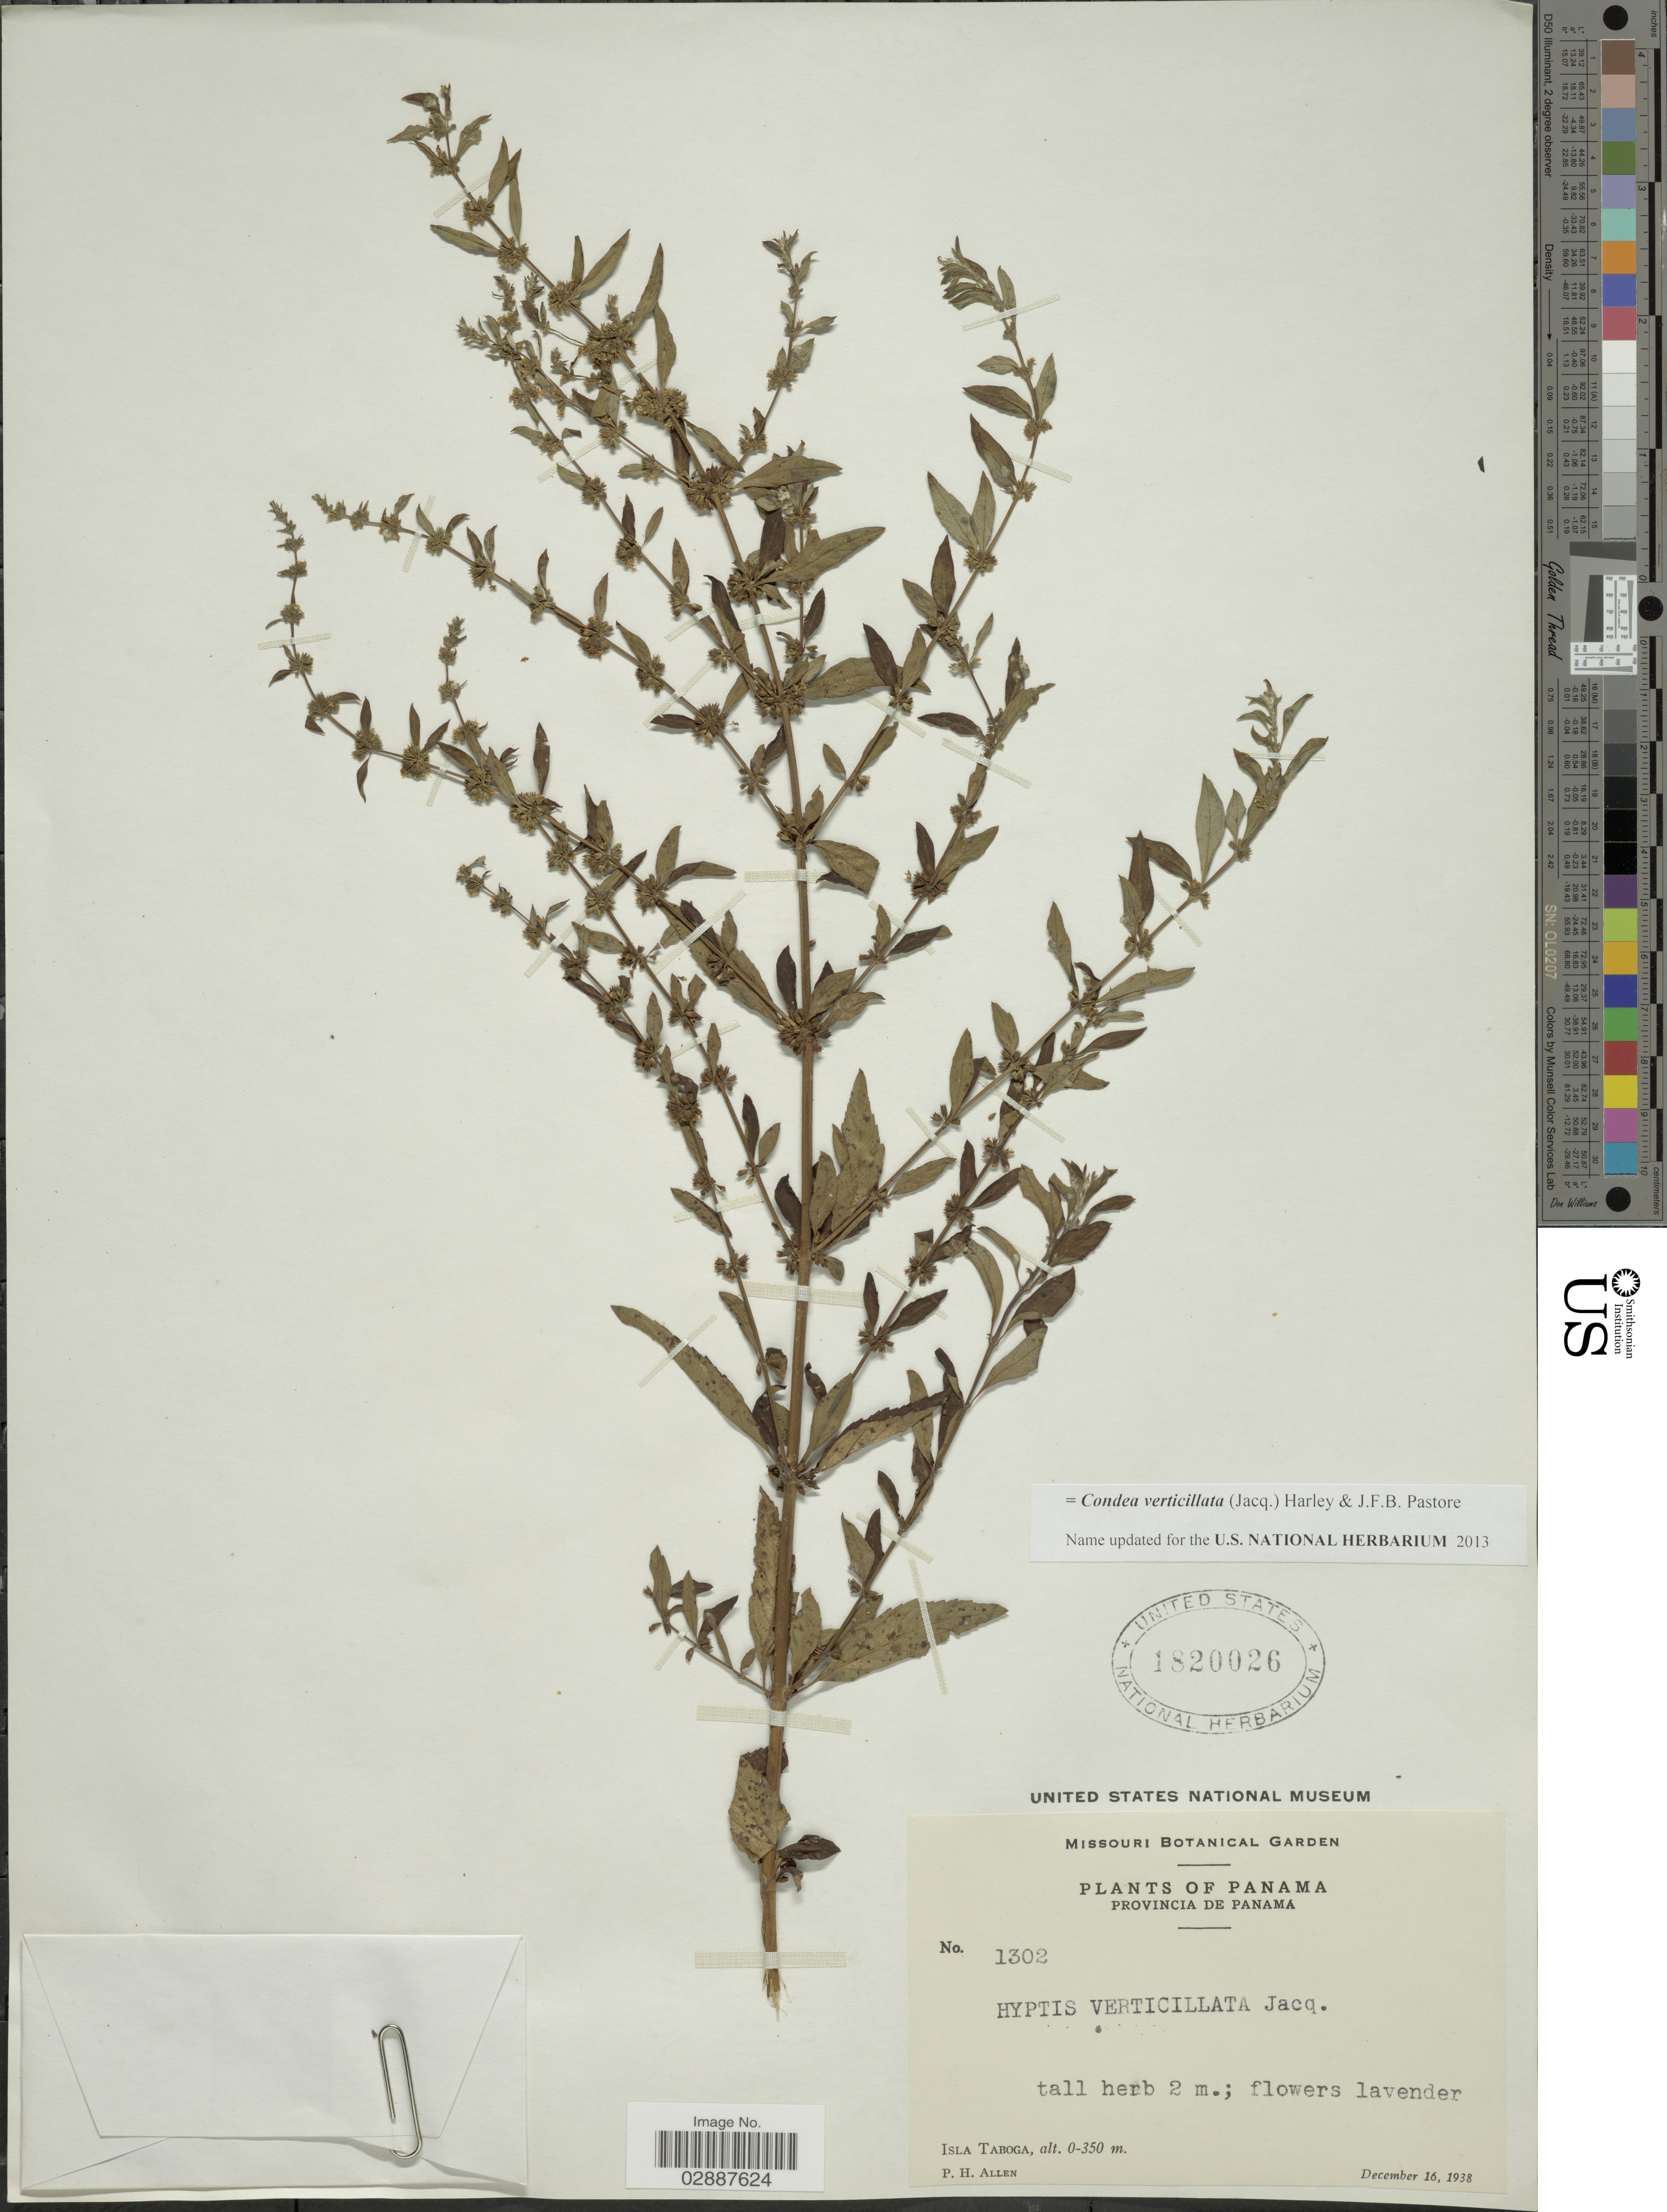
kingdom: Plantae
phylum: Tracheophyta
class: Magnoliopsida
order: Lamiales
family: Lamiaceae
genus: Condea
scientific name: Condea verticillata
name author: (Jacq.) Harley & J.F.B. Pastore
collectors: P. H. Allen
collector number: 1302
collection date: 1938-12-16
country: Panama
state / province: Panamá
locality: Isla Taboga.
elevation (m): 0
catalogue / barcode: US 1820026